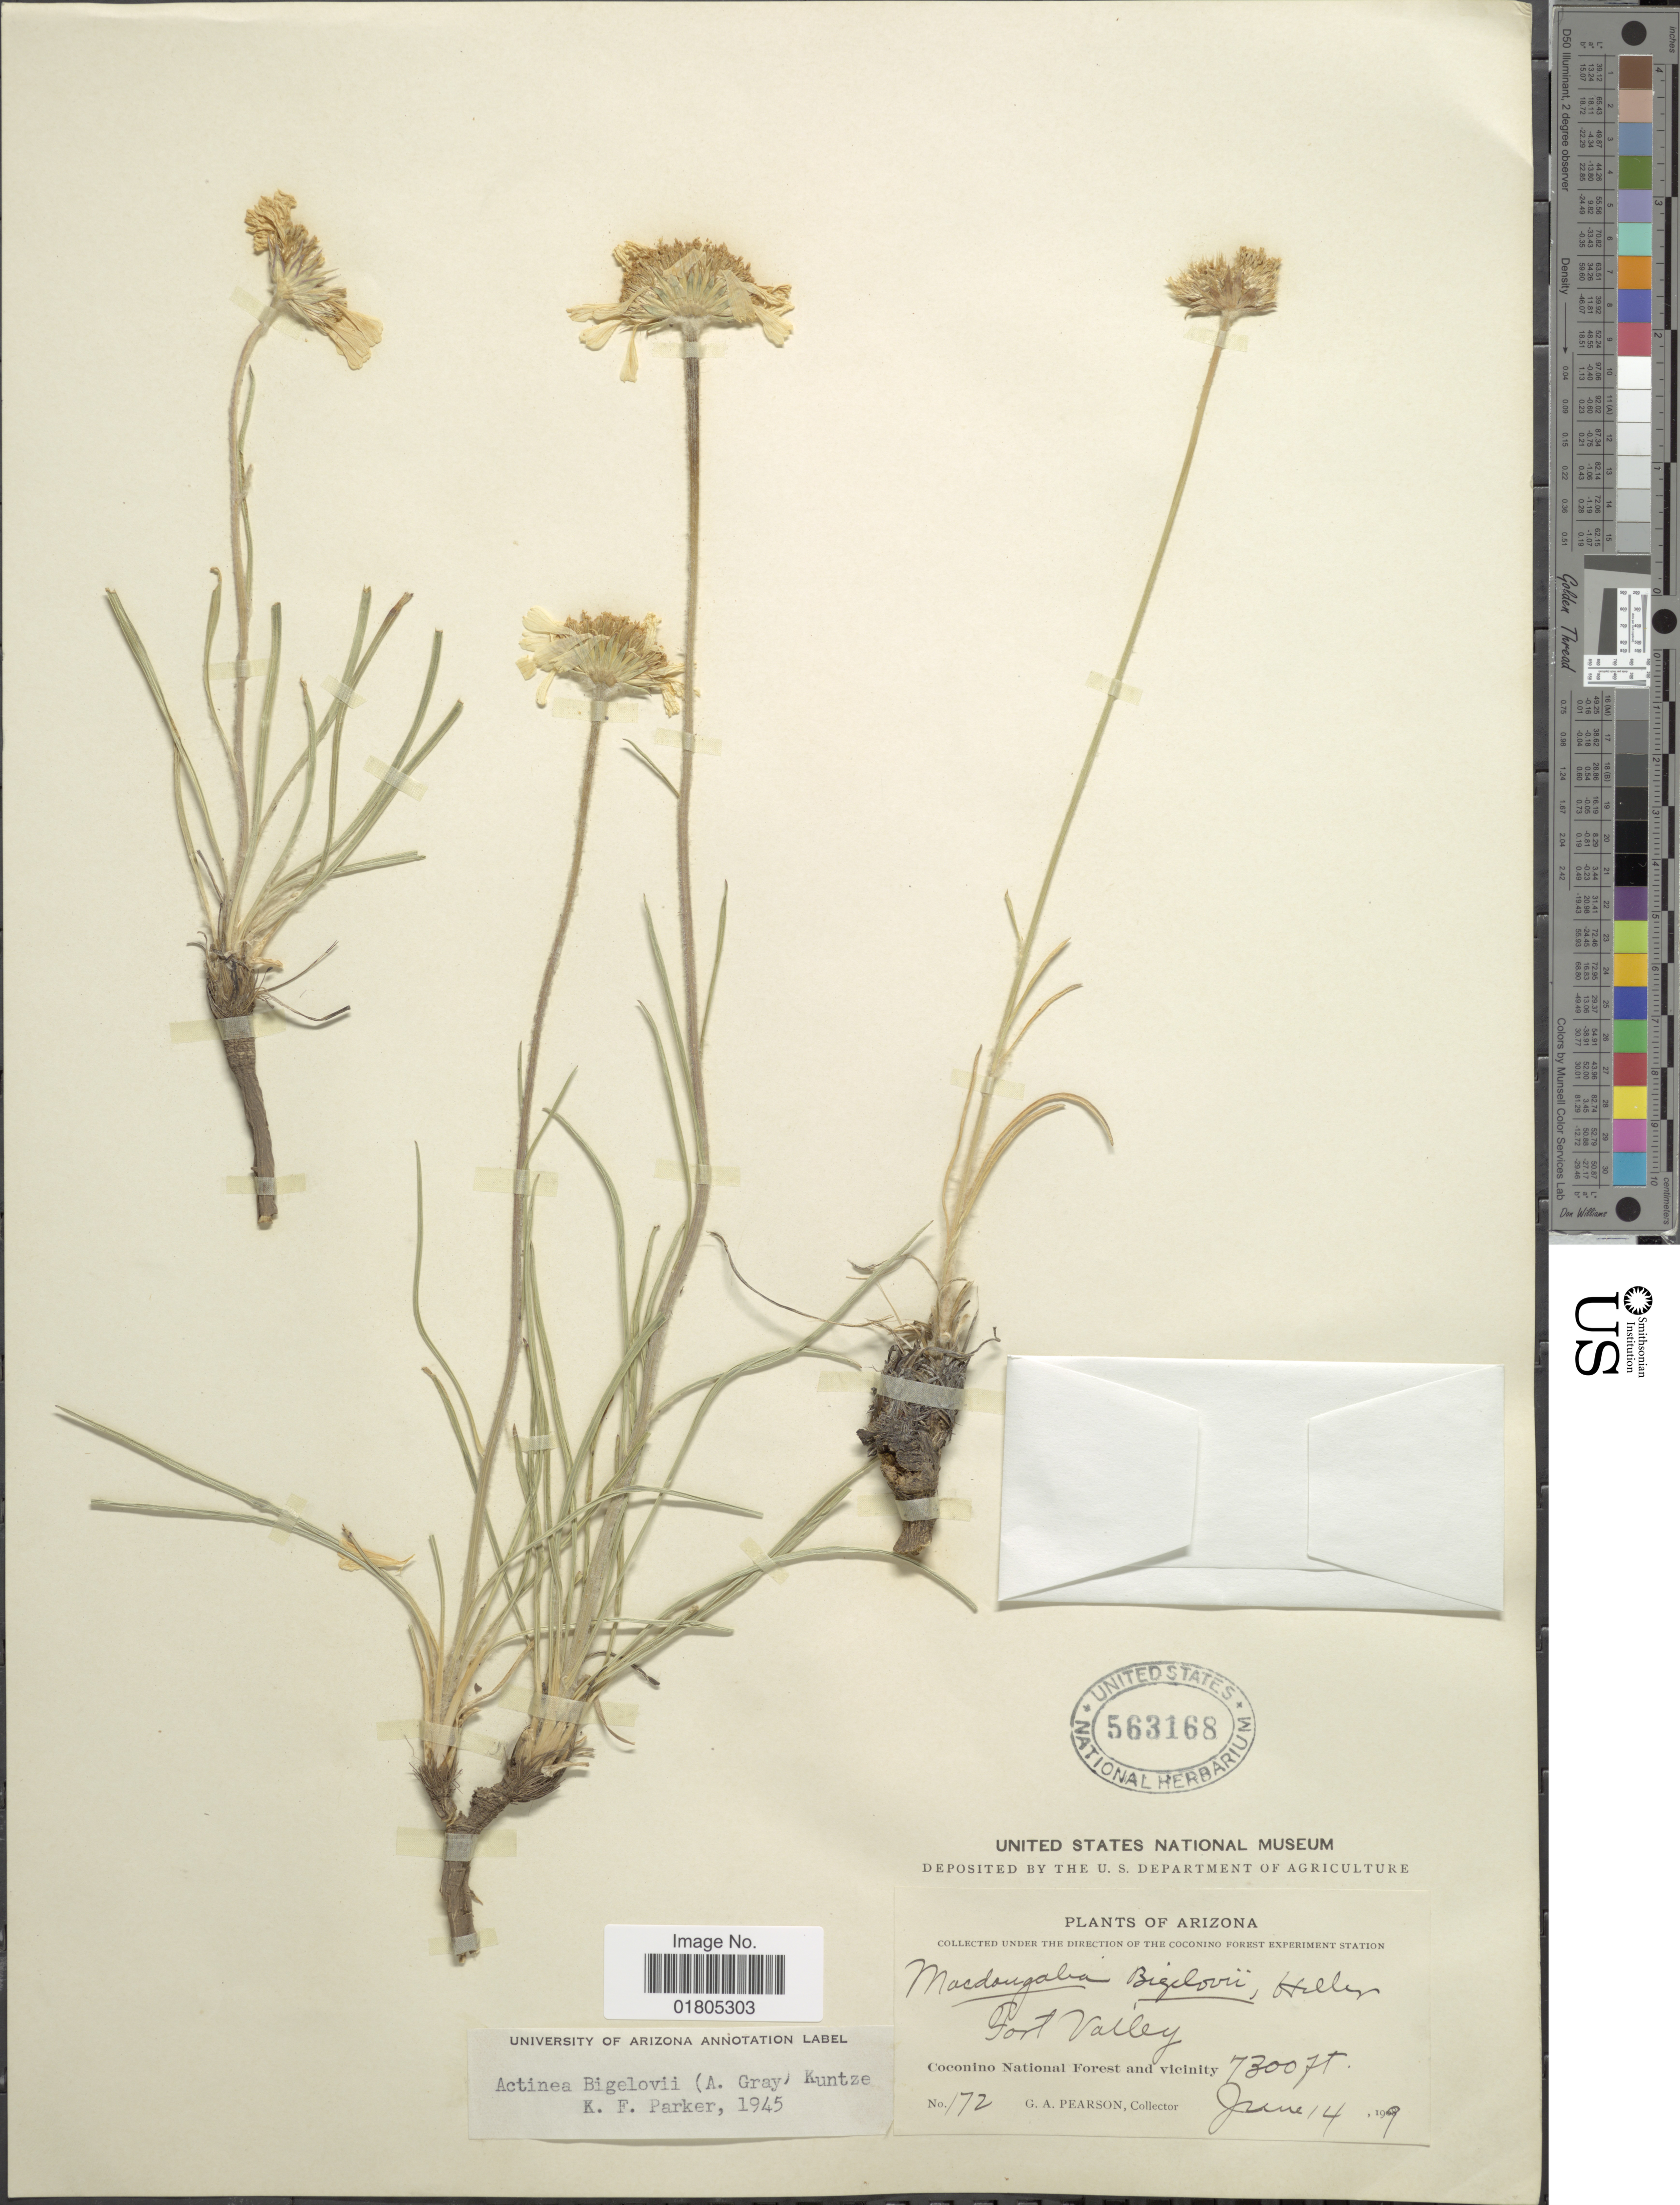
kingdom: Plantae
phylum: Tracheophyta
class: Magnoliopsida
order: Asterales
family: Asteraceae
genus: Actinea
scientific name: Actinea bigelovii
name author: (A. Gray) Kuntze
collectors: G. A. Pearson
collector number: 172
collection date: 1909-06-14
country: United States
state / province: Arizona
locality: Fort Valley, Coconino National Forest and vicinity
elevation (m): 2225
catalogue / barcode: US 563168